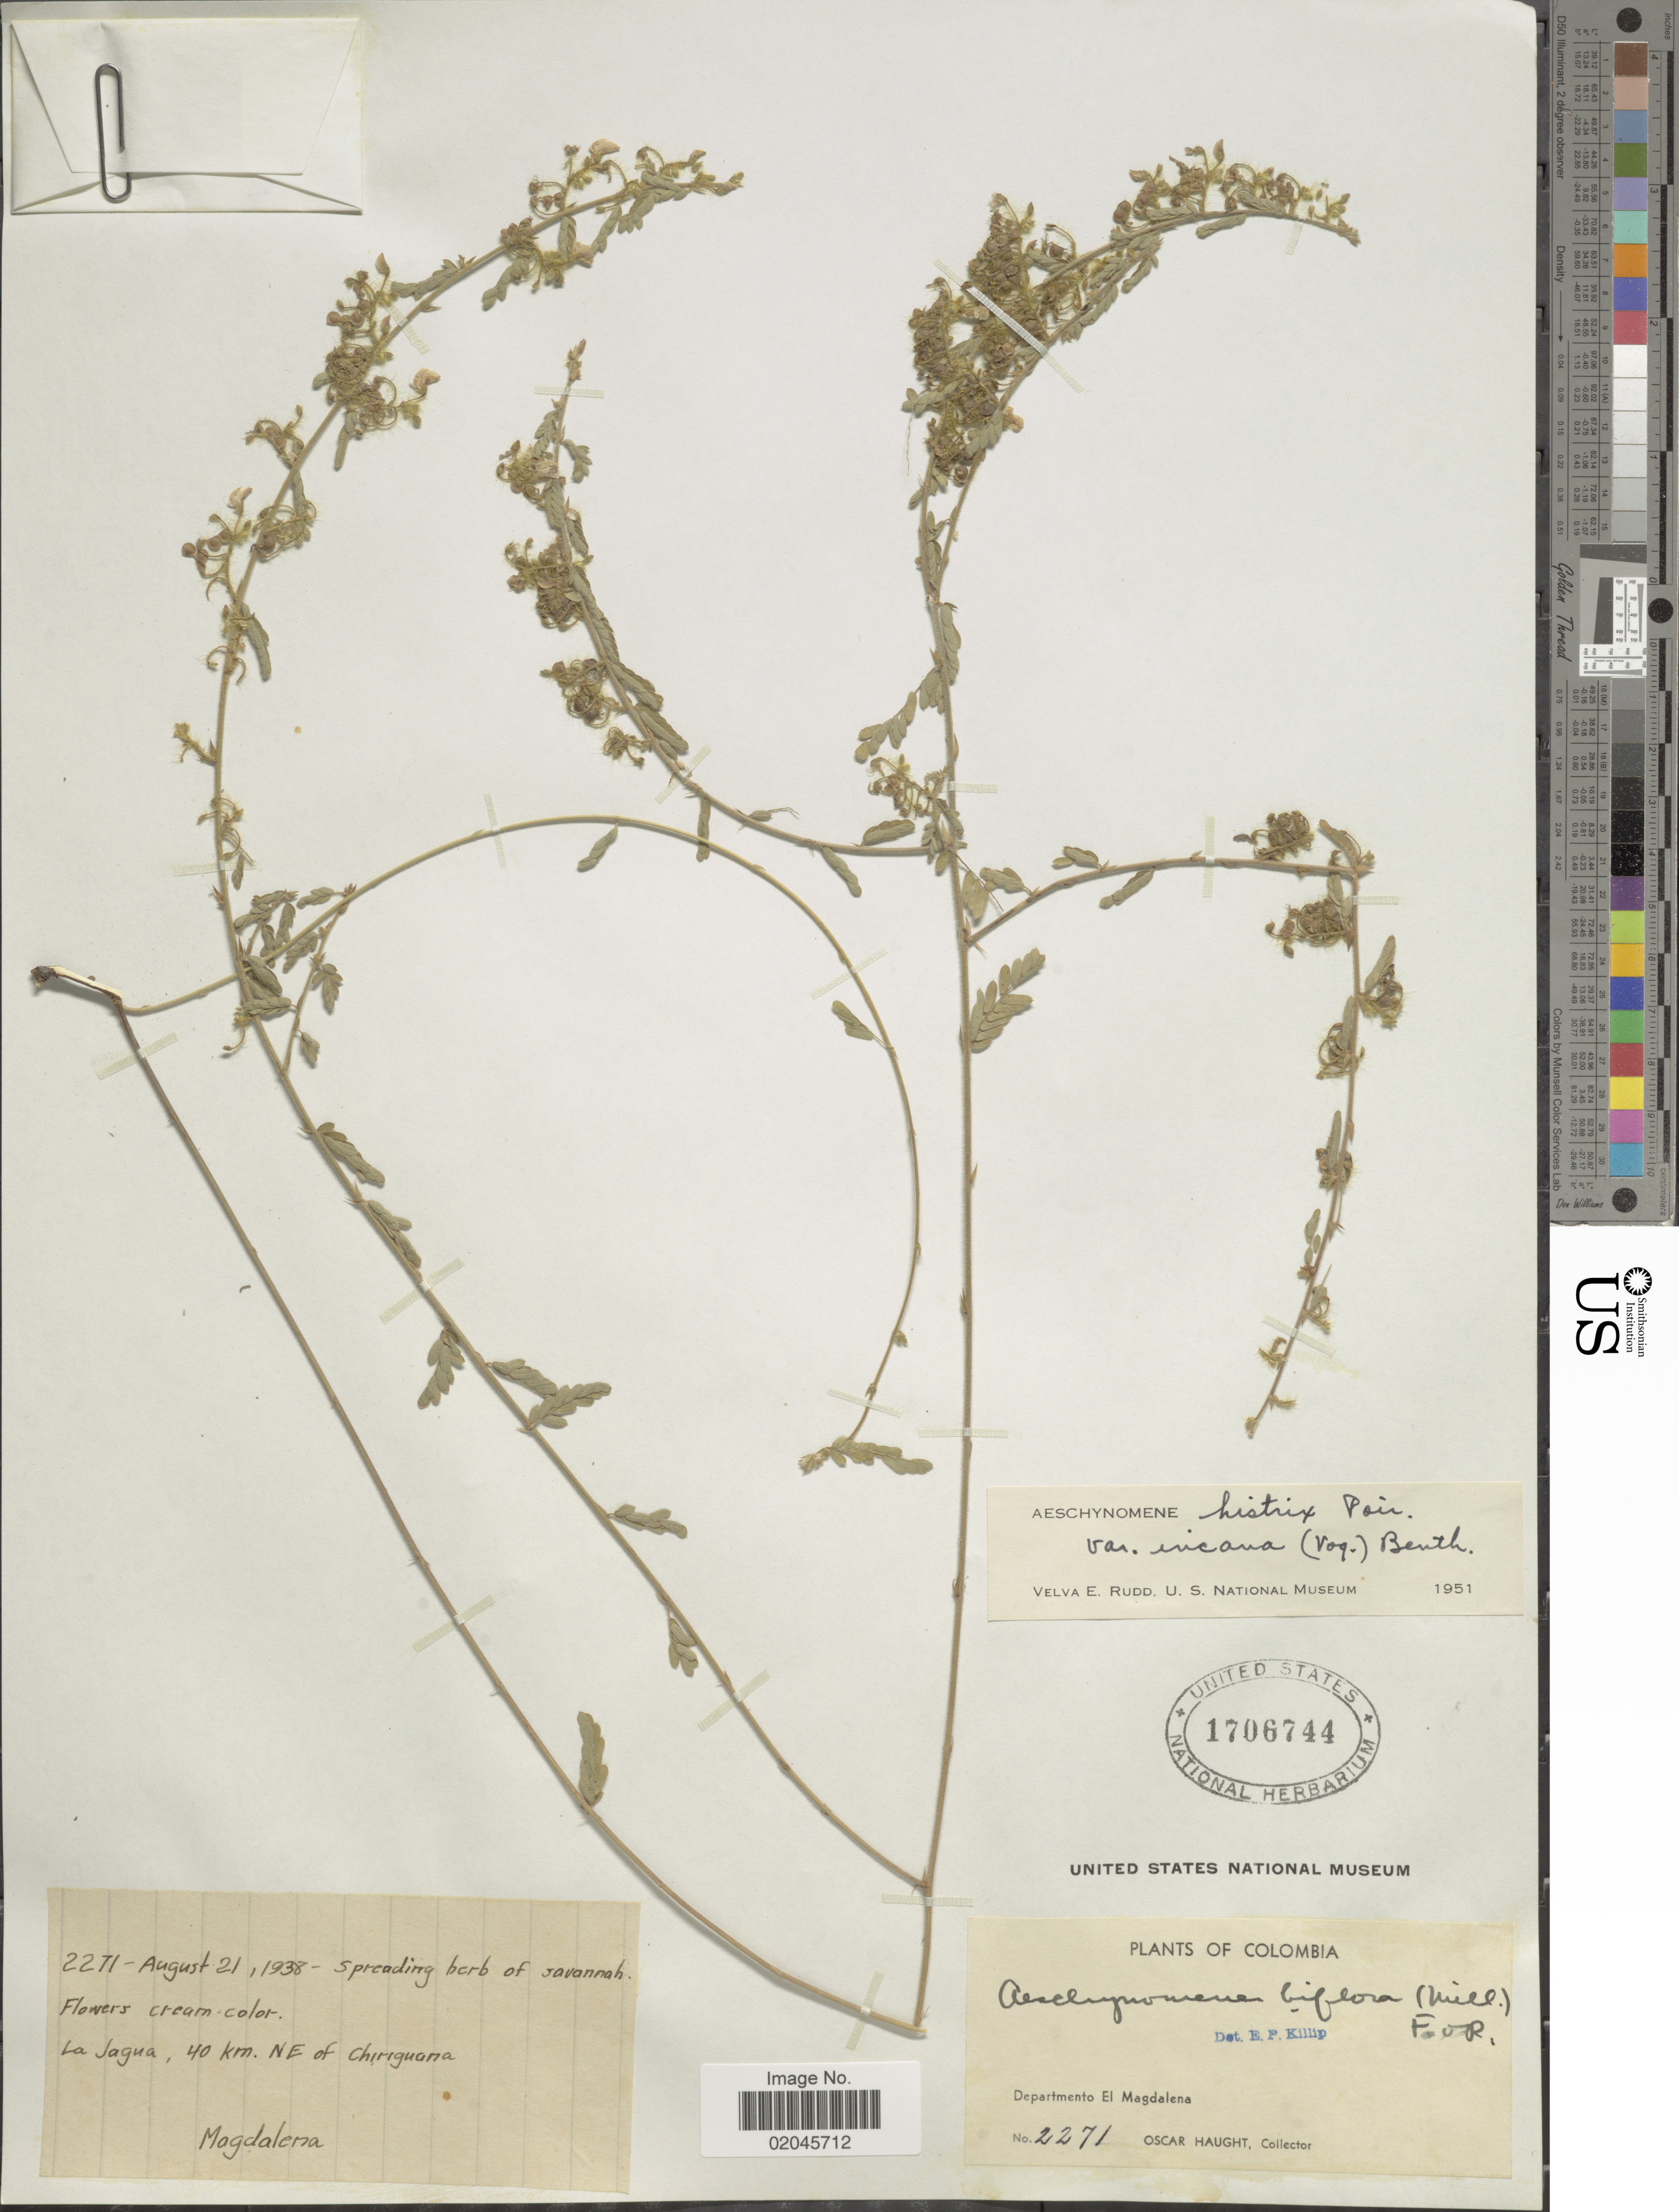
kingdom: Plantae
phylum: Tracheophyta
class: Magnoliopsida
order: Fabales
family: Fabaceae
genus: Aeschynomene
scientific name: Aeschynomene histrix var. incana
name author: Benth.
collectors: O. L. Haught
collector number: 2271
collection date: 1938-08-21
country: Colombia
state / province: Magdalena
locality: La Jagua, 40 km. NE of Chiriguana.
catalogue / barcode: US 1706744